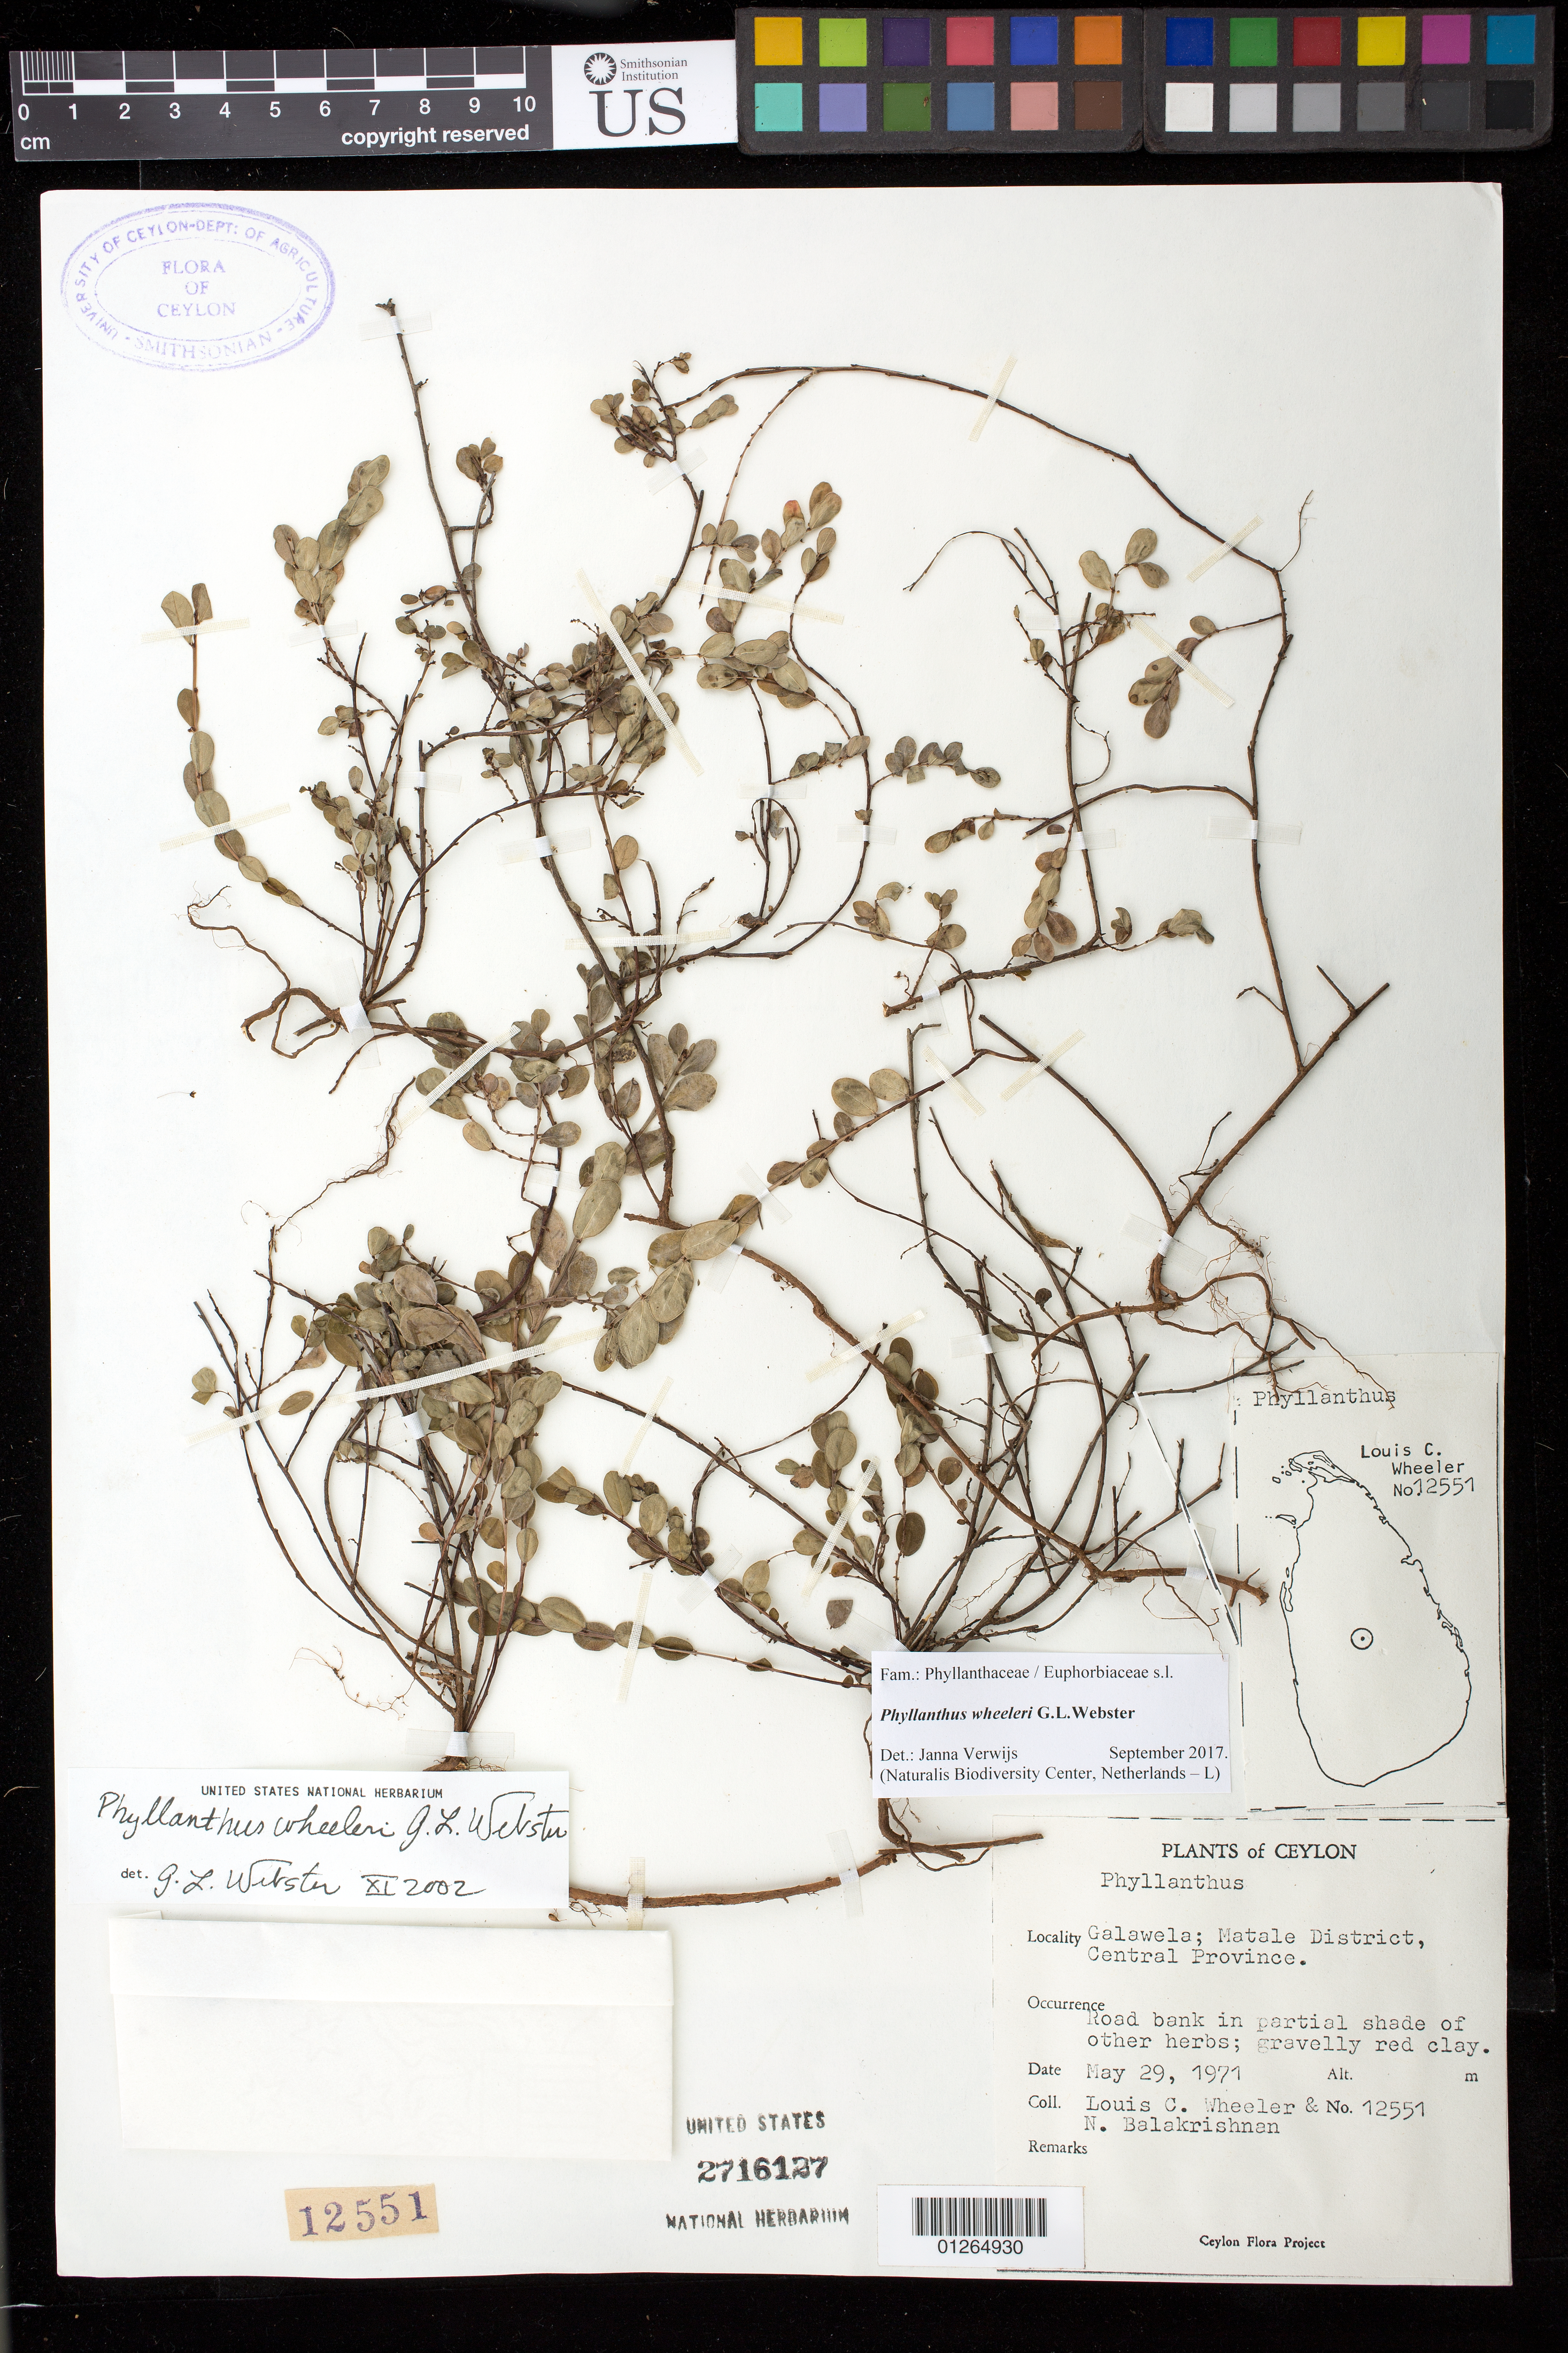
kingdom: Plantae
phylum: Tracheophyta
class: Magnoliopsida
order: Malpighiales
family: Phyllanthaceae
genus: Phyllanthus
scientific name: Phyllanthus wheeleri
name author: G.L. Webster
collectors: L. C. Wheeler & N. Balakrishnan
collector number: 12551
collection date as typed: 29 May 1971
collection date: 1971-05-29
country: Sri Lanka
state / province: Central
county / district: Matale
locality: Galawela.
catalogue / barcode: US 2716127